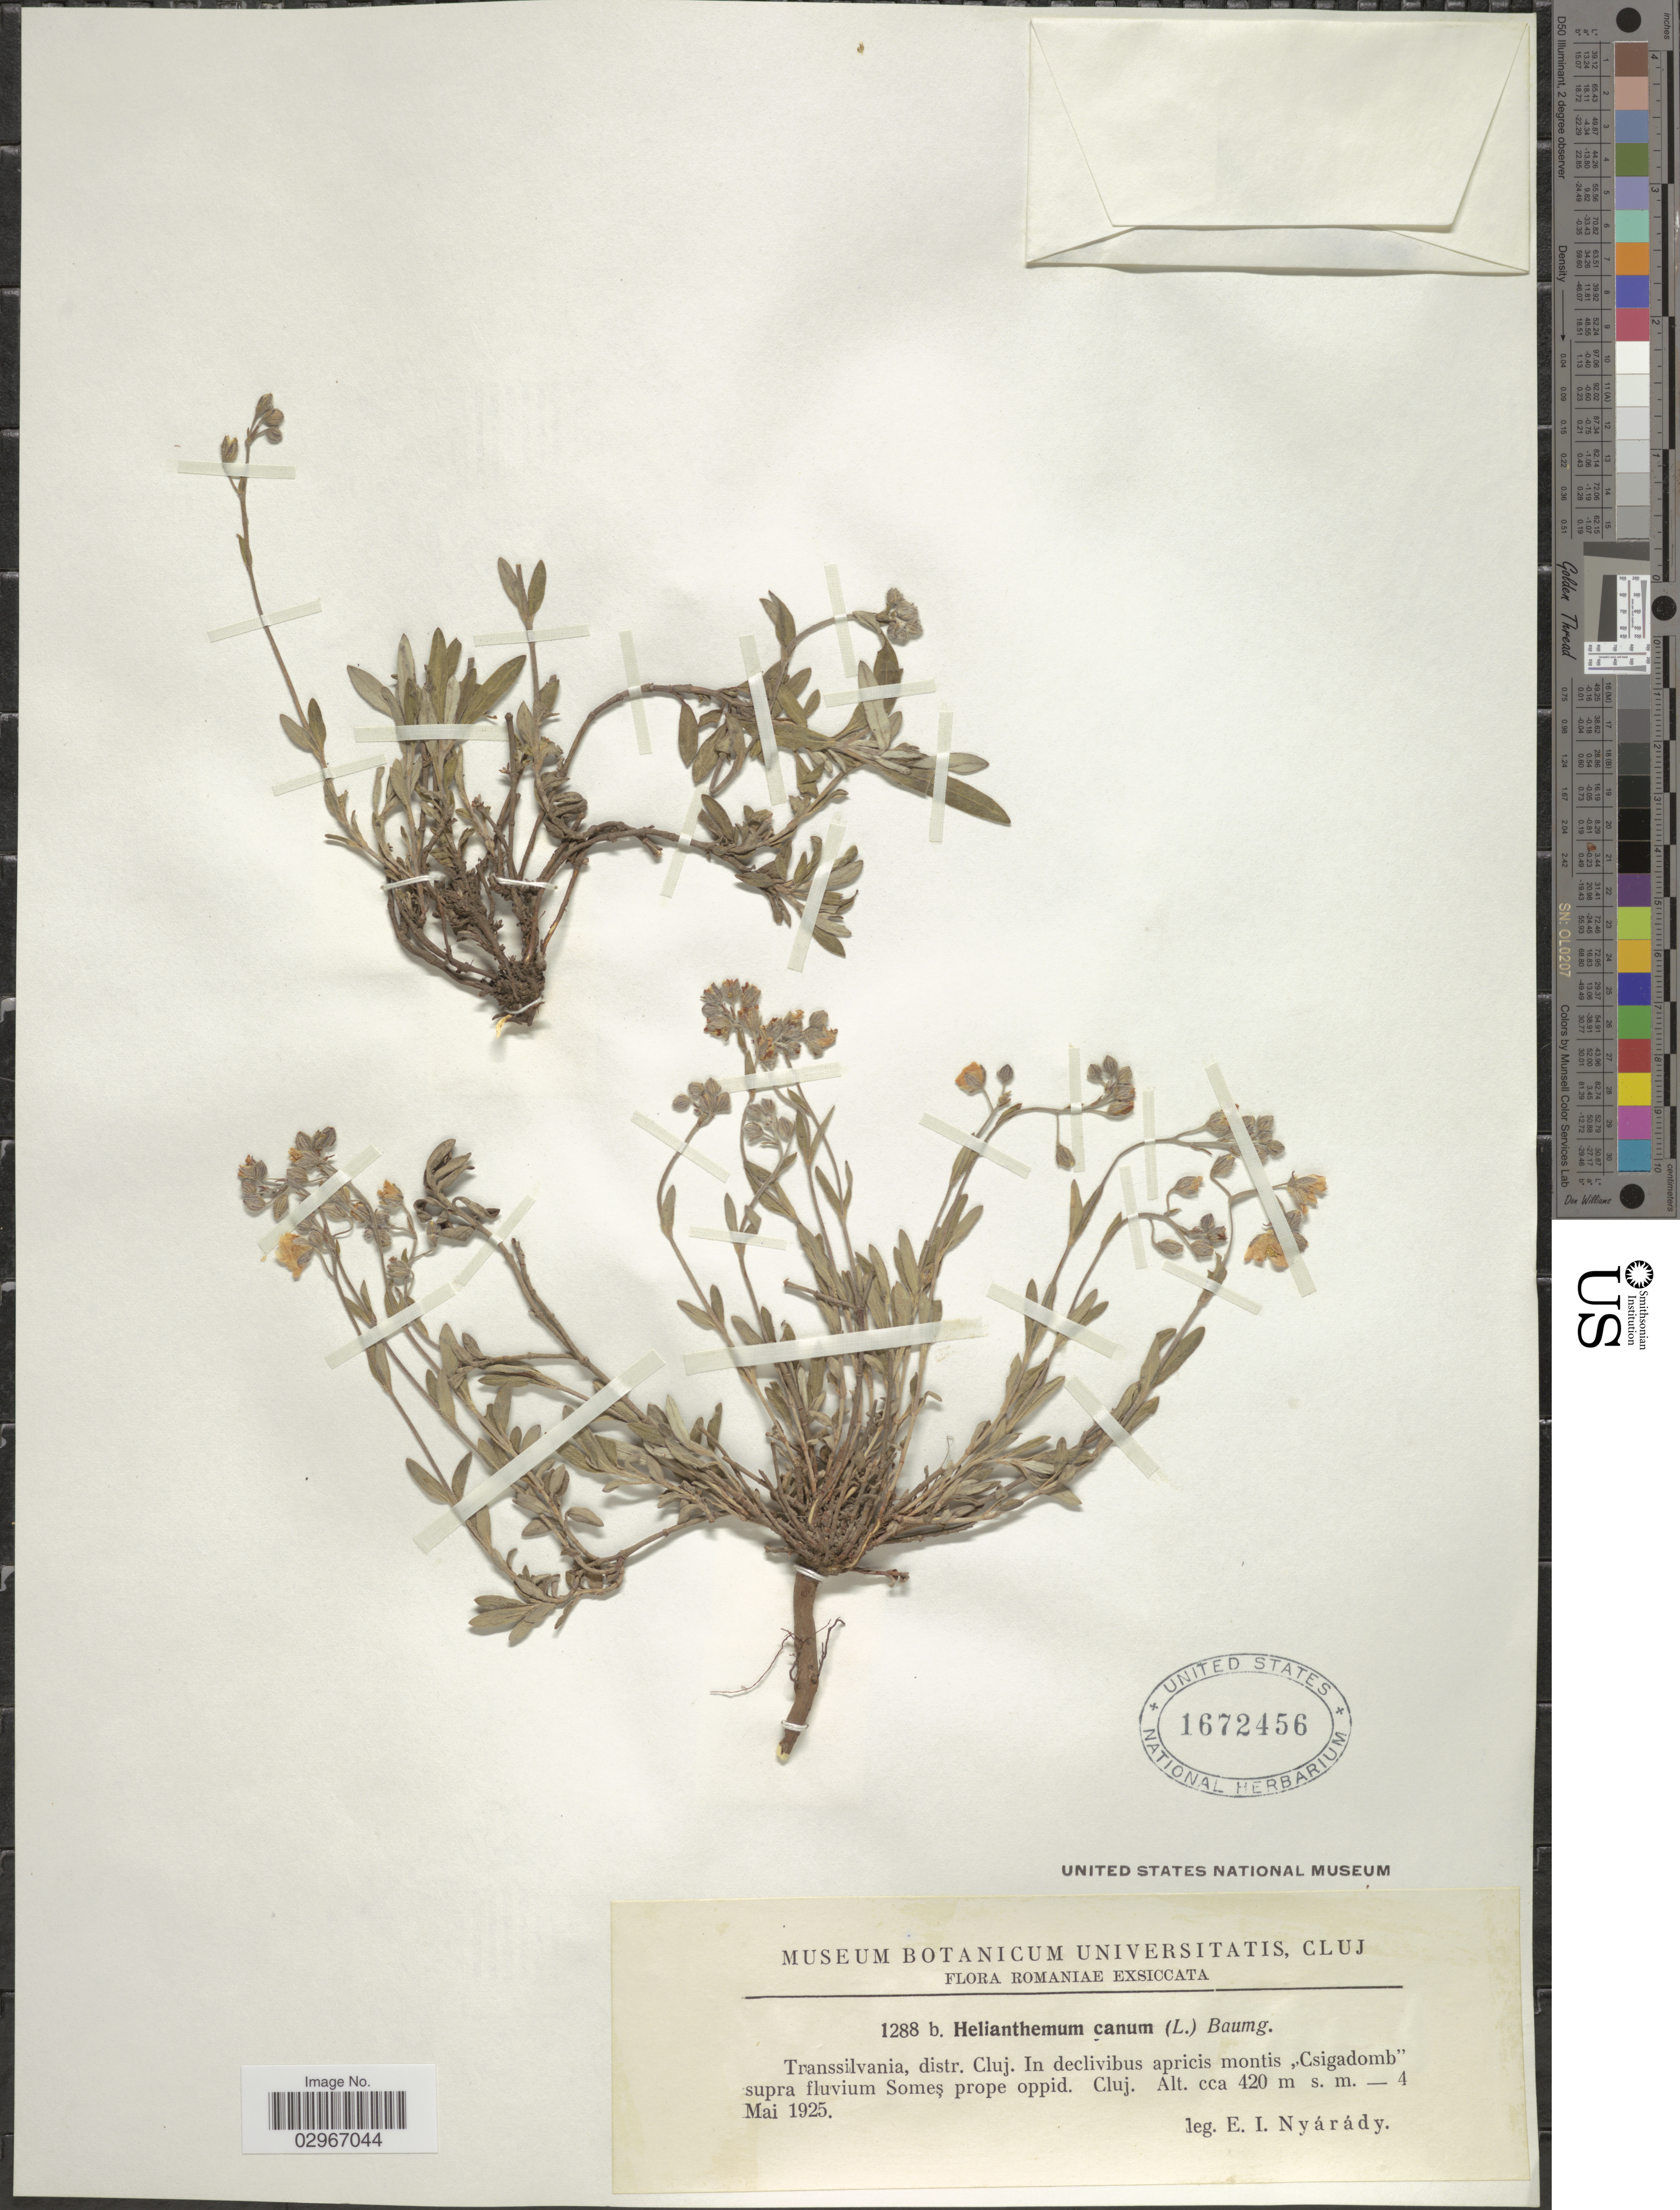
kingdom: Plantae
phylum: Tracheophyta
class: Magnoliopsida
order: Malvales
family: Cistaceae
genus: Helianthemum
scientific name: Helianthemum canum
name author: (L.) Hornem.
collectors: E. Nyárády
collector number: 1288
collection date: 1925-05-04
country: Romania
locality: Transsilvania, distr. Cluj. In declivibus apricis montis "Csigadomb" supra fluvium Somes prope oppid. Cluj.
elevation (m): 420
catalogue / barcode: US 1672456